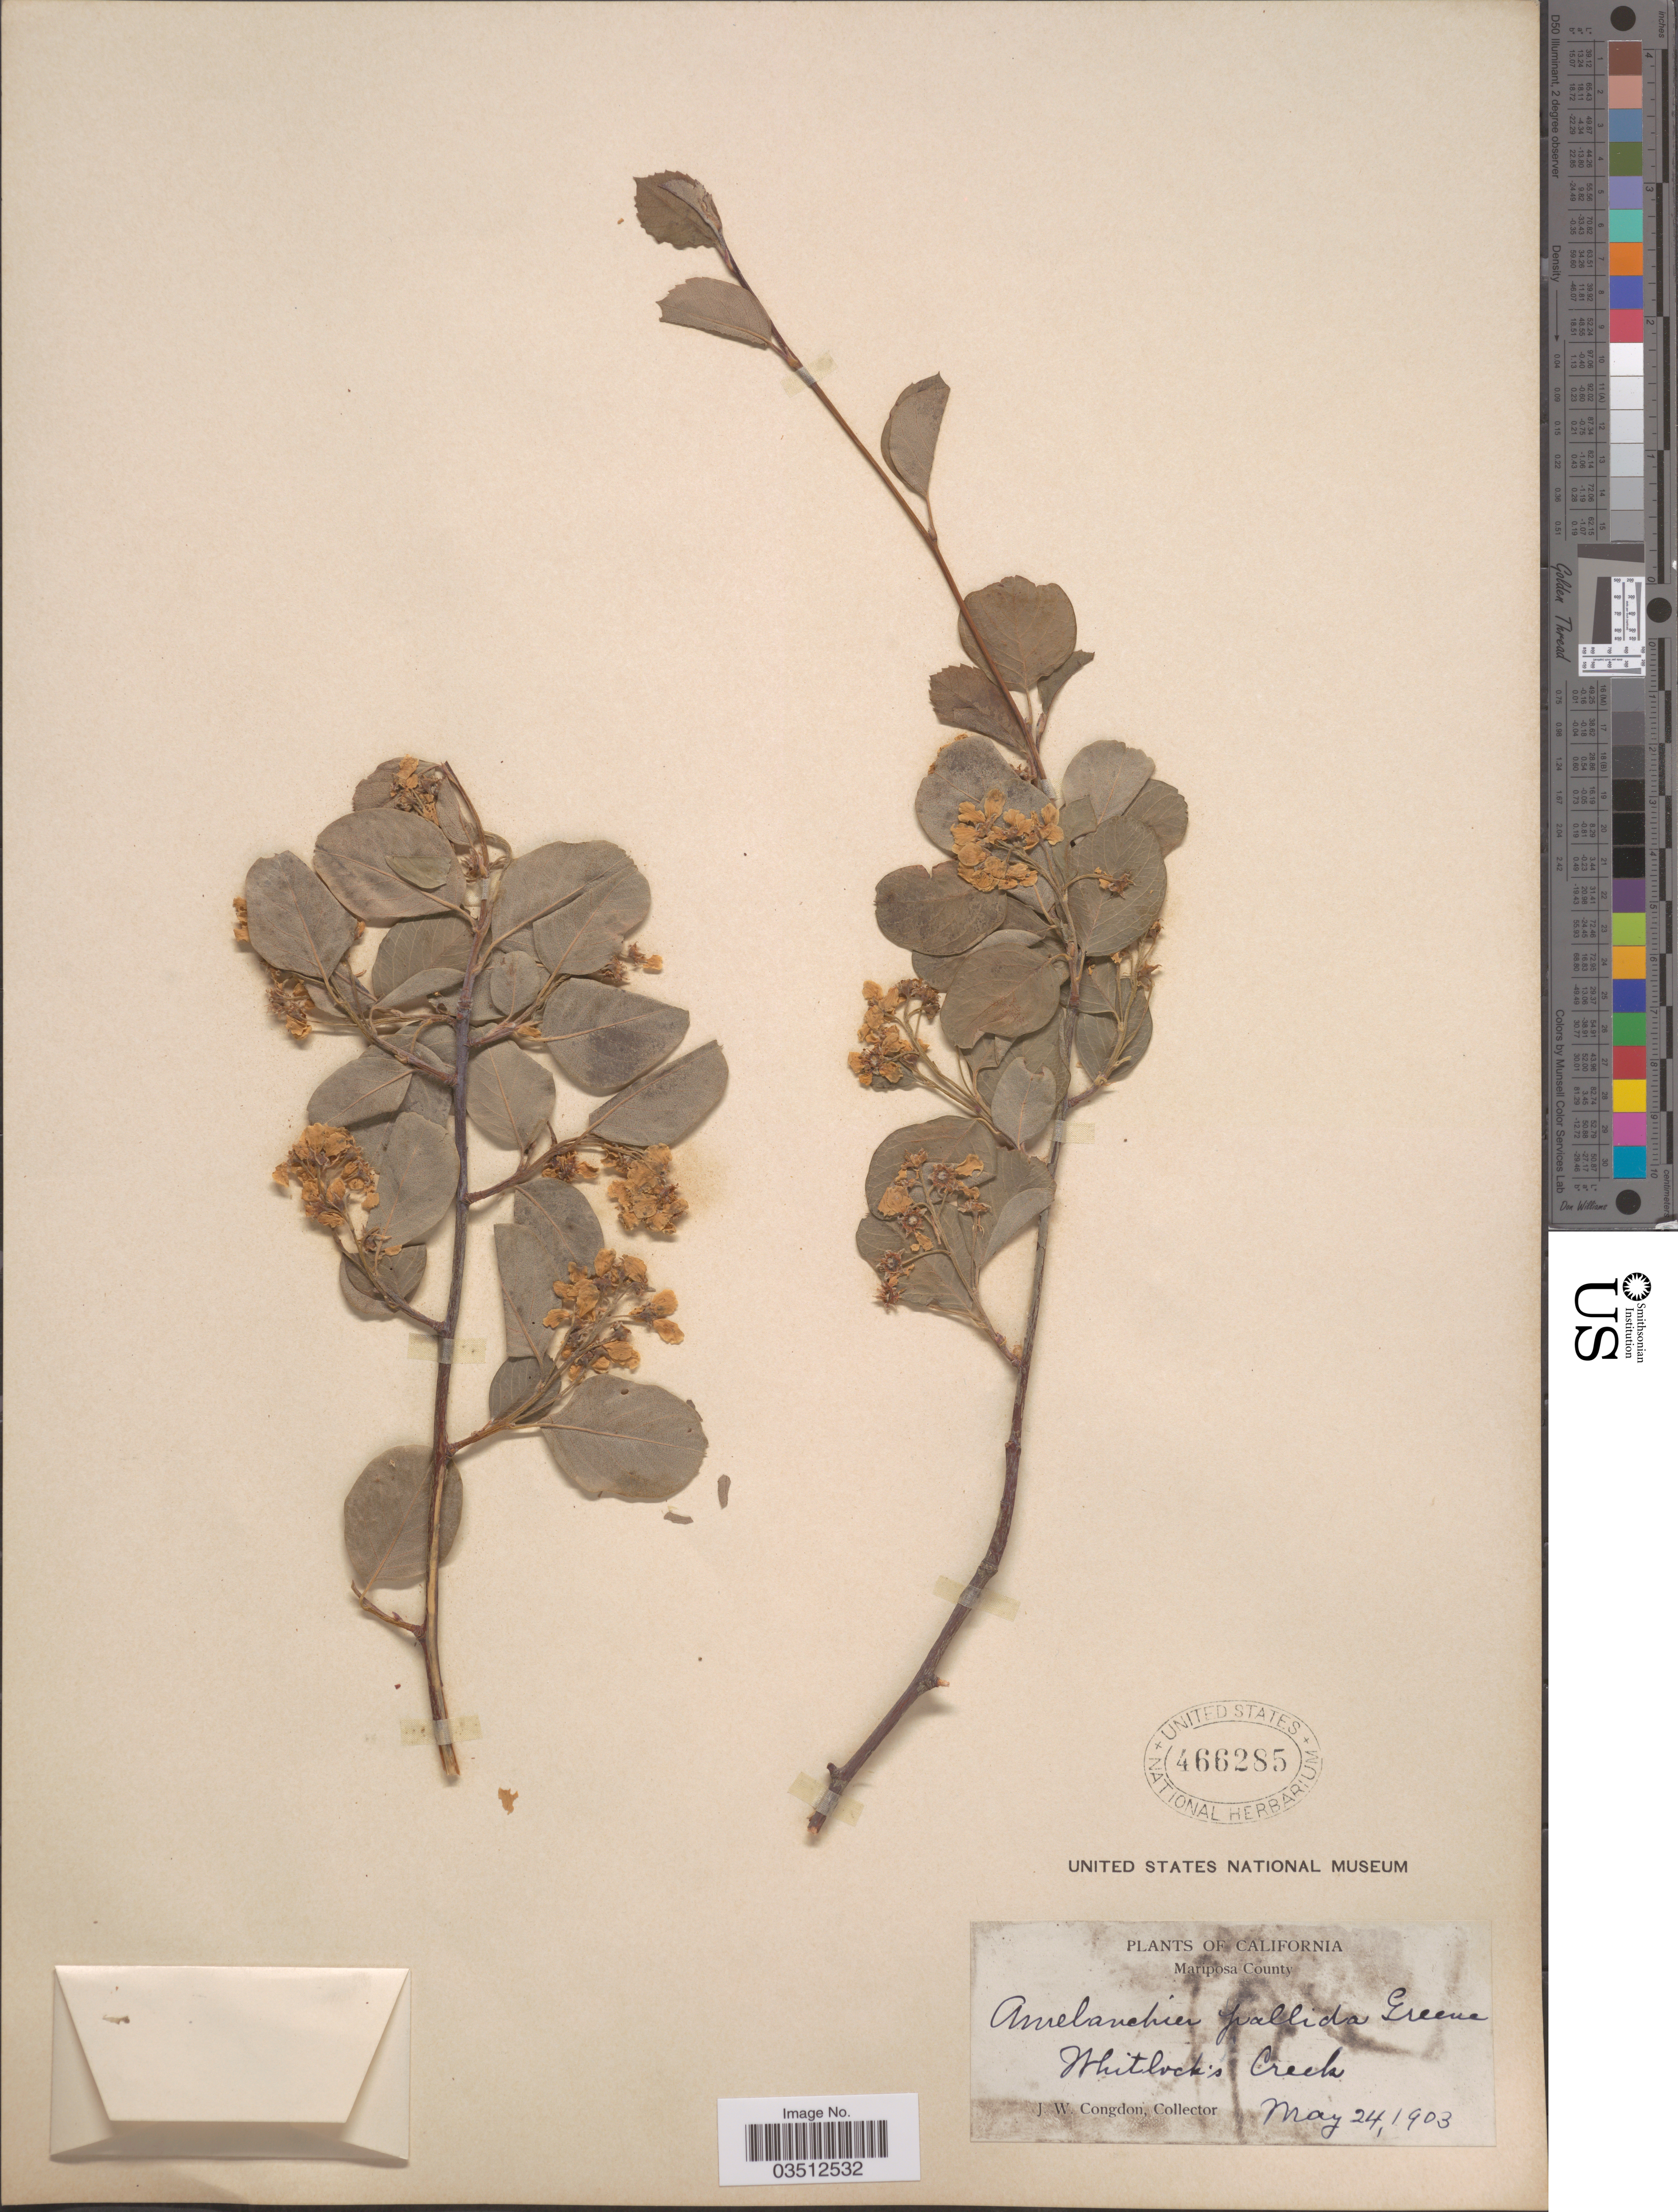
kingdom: Plantae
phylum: Tracheophyta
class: Magnoliopsida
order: Rosales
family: Rosaceae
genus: Amelanchier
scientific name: Amelanchier pallida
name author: Greene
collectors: J. W. Congdon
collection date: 1903-05-24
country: United States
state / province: California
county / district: Mariposa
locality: Mariposa County. Whitlock's Creek.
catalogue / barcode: US 466285